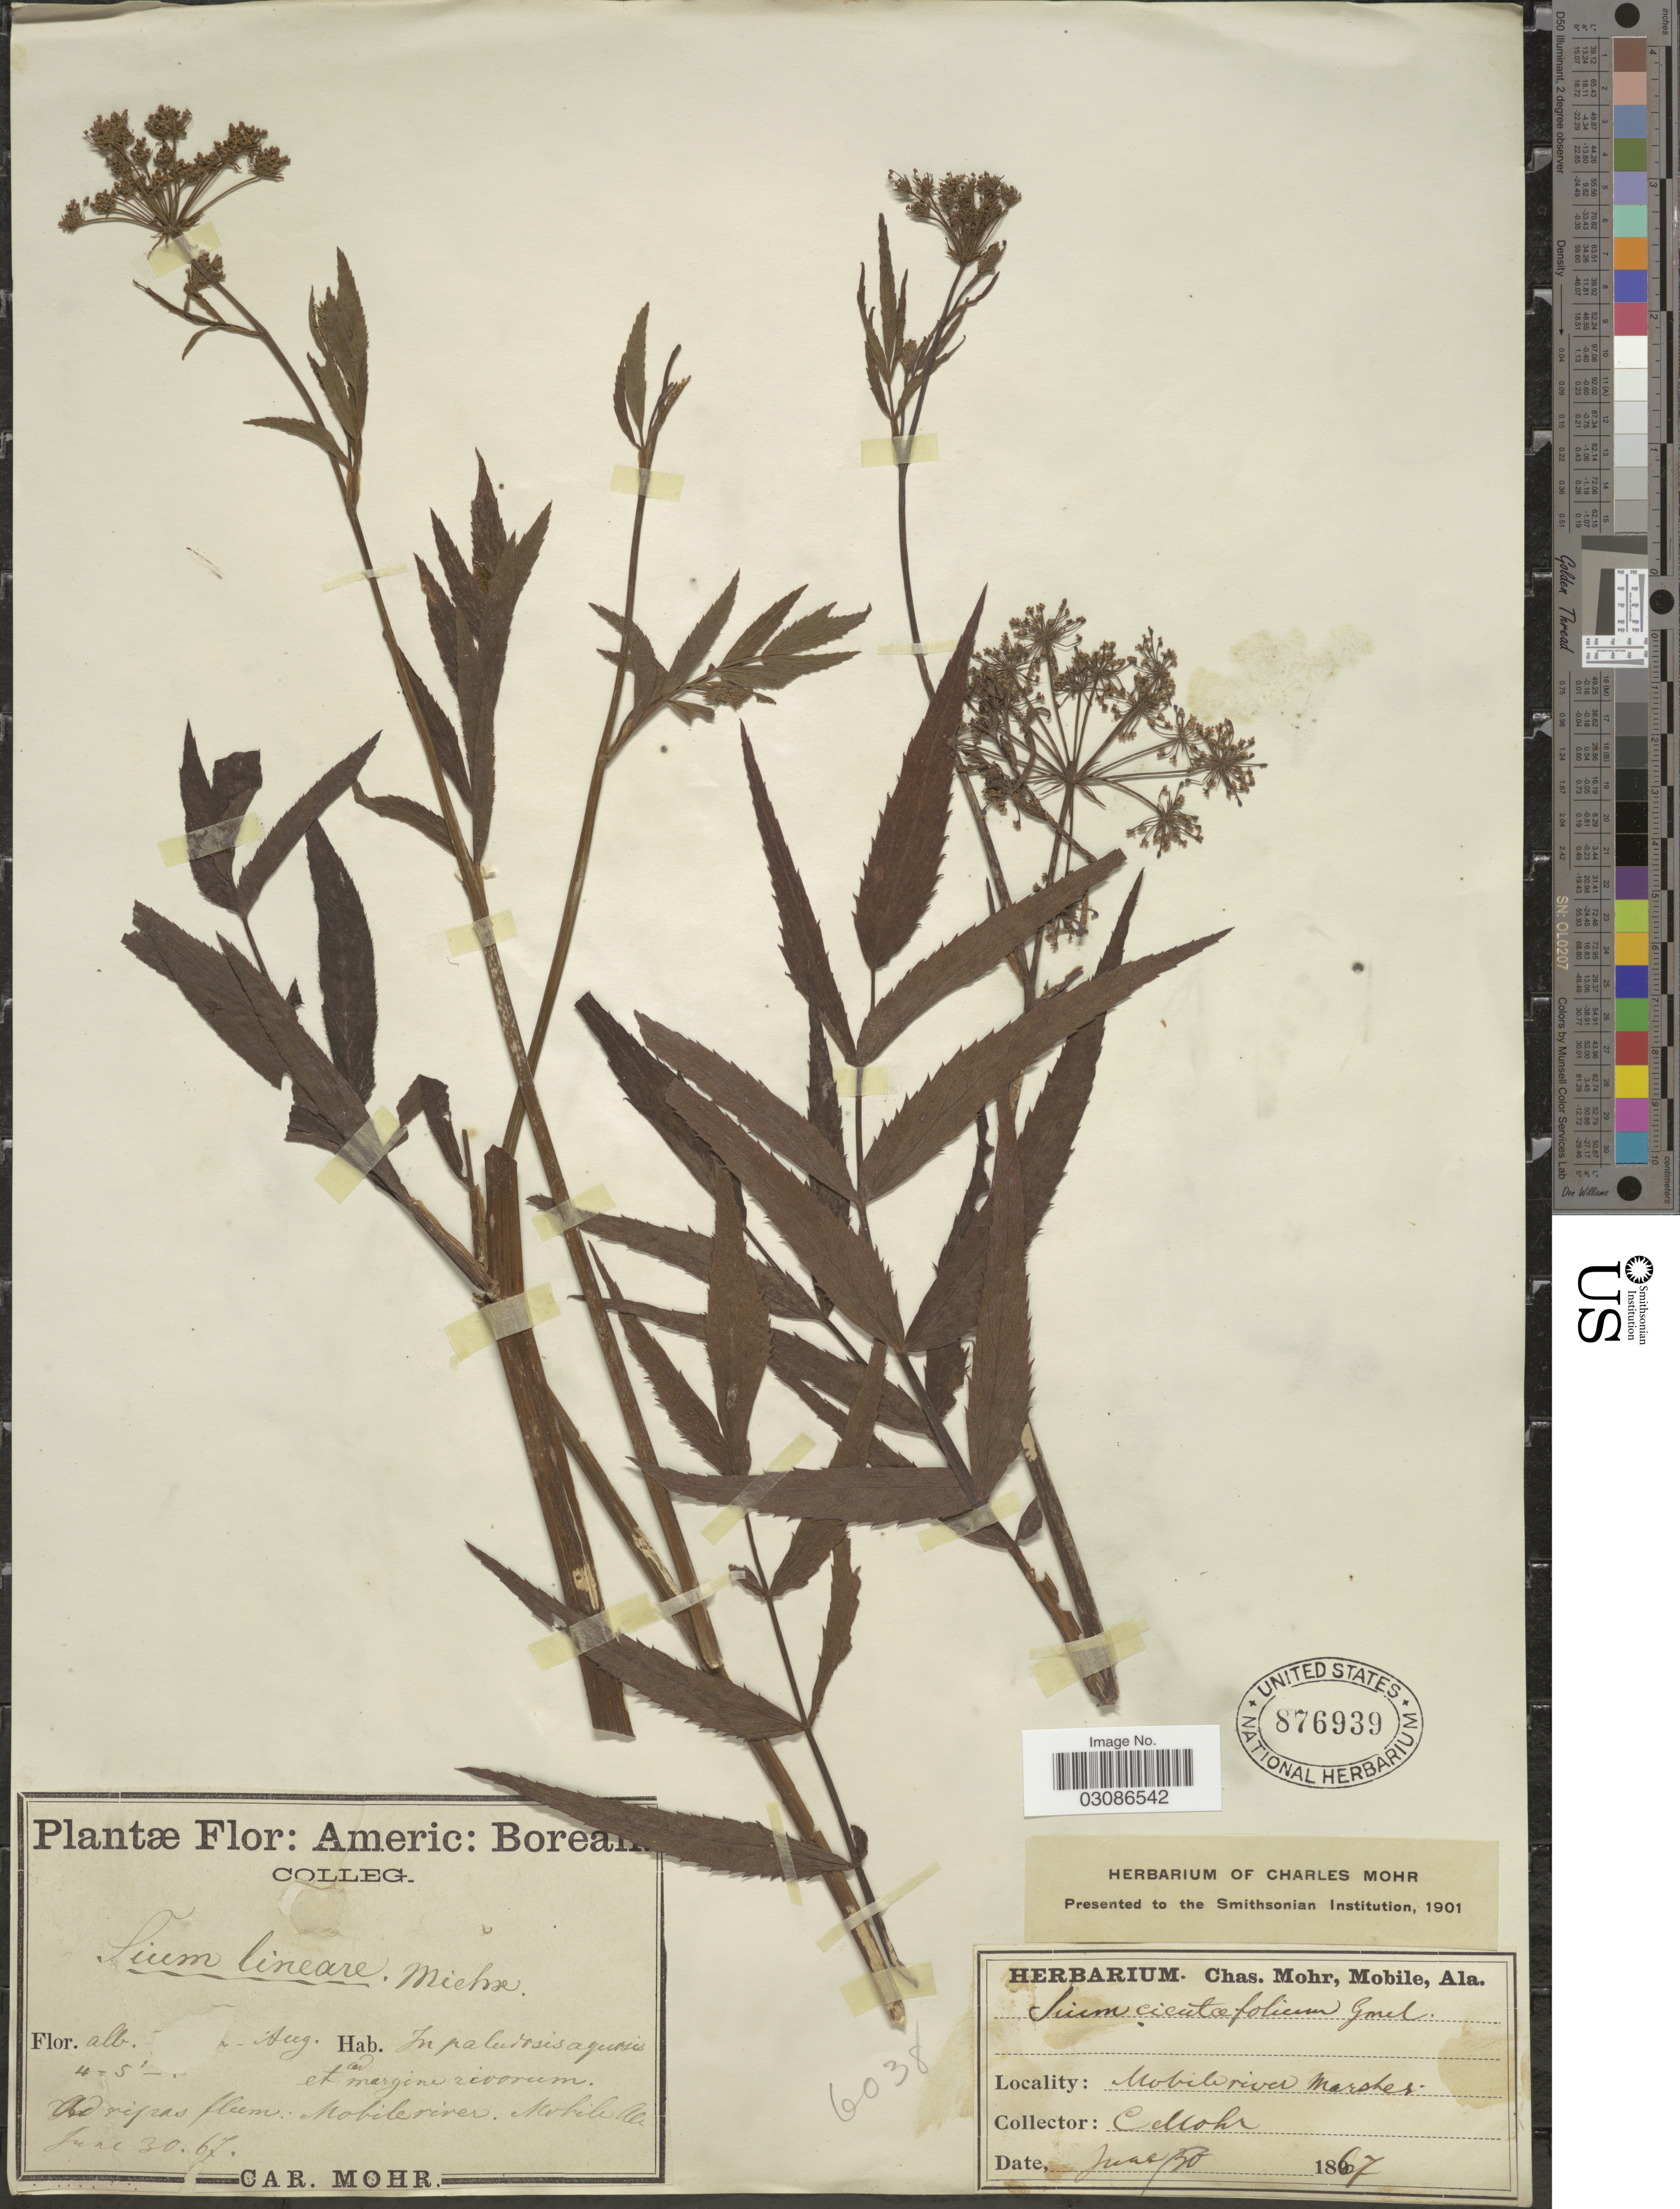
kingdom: Plantae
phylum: Tracheophyta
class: Magnoliopsida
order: Apiales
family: Apiaceae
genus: Sium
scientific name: Sium suave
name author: Walter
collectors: Mohr, C. T. (herbarium)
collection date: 1867-06-30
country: United States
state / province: Alabama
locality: Mobile river marshes.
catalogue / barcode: US 876939